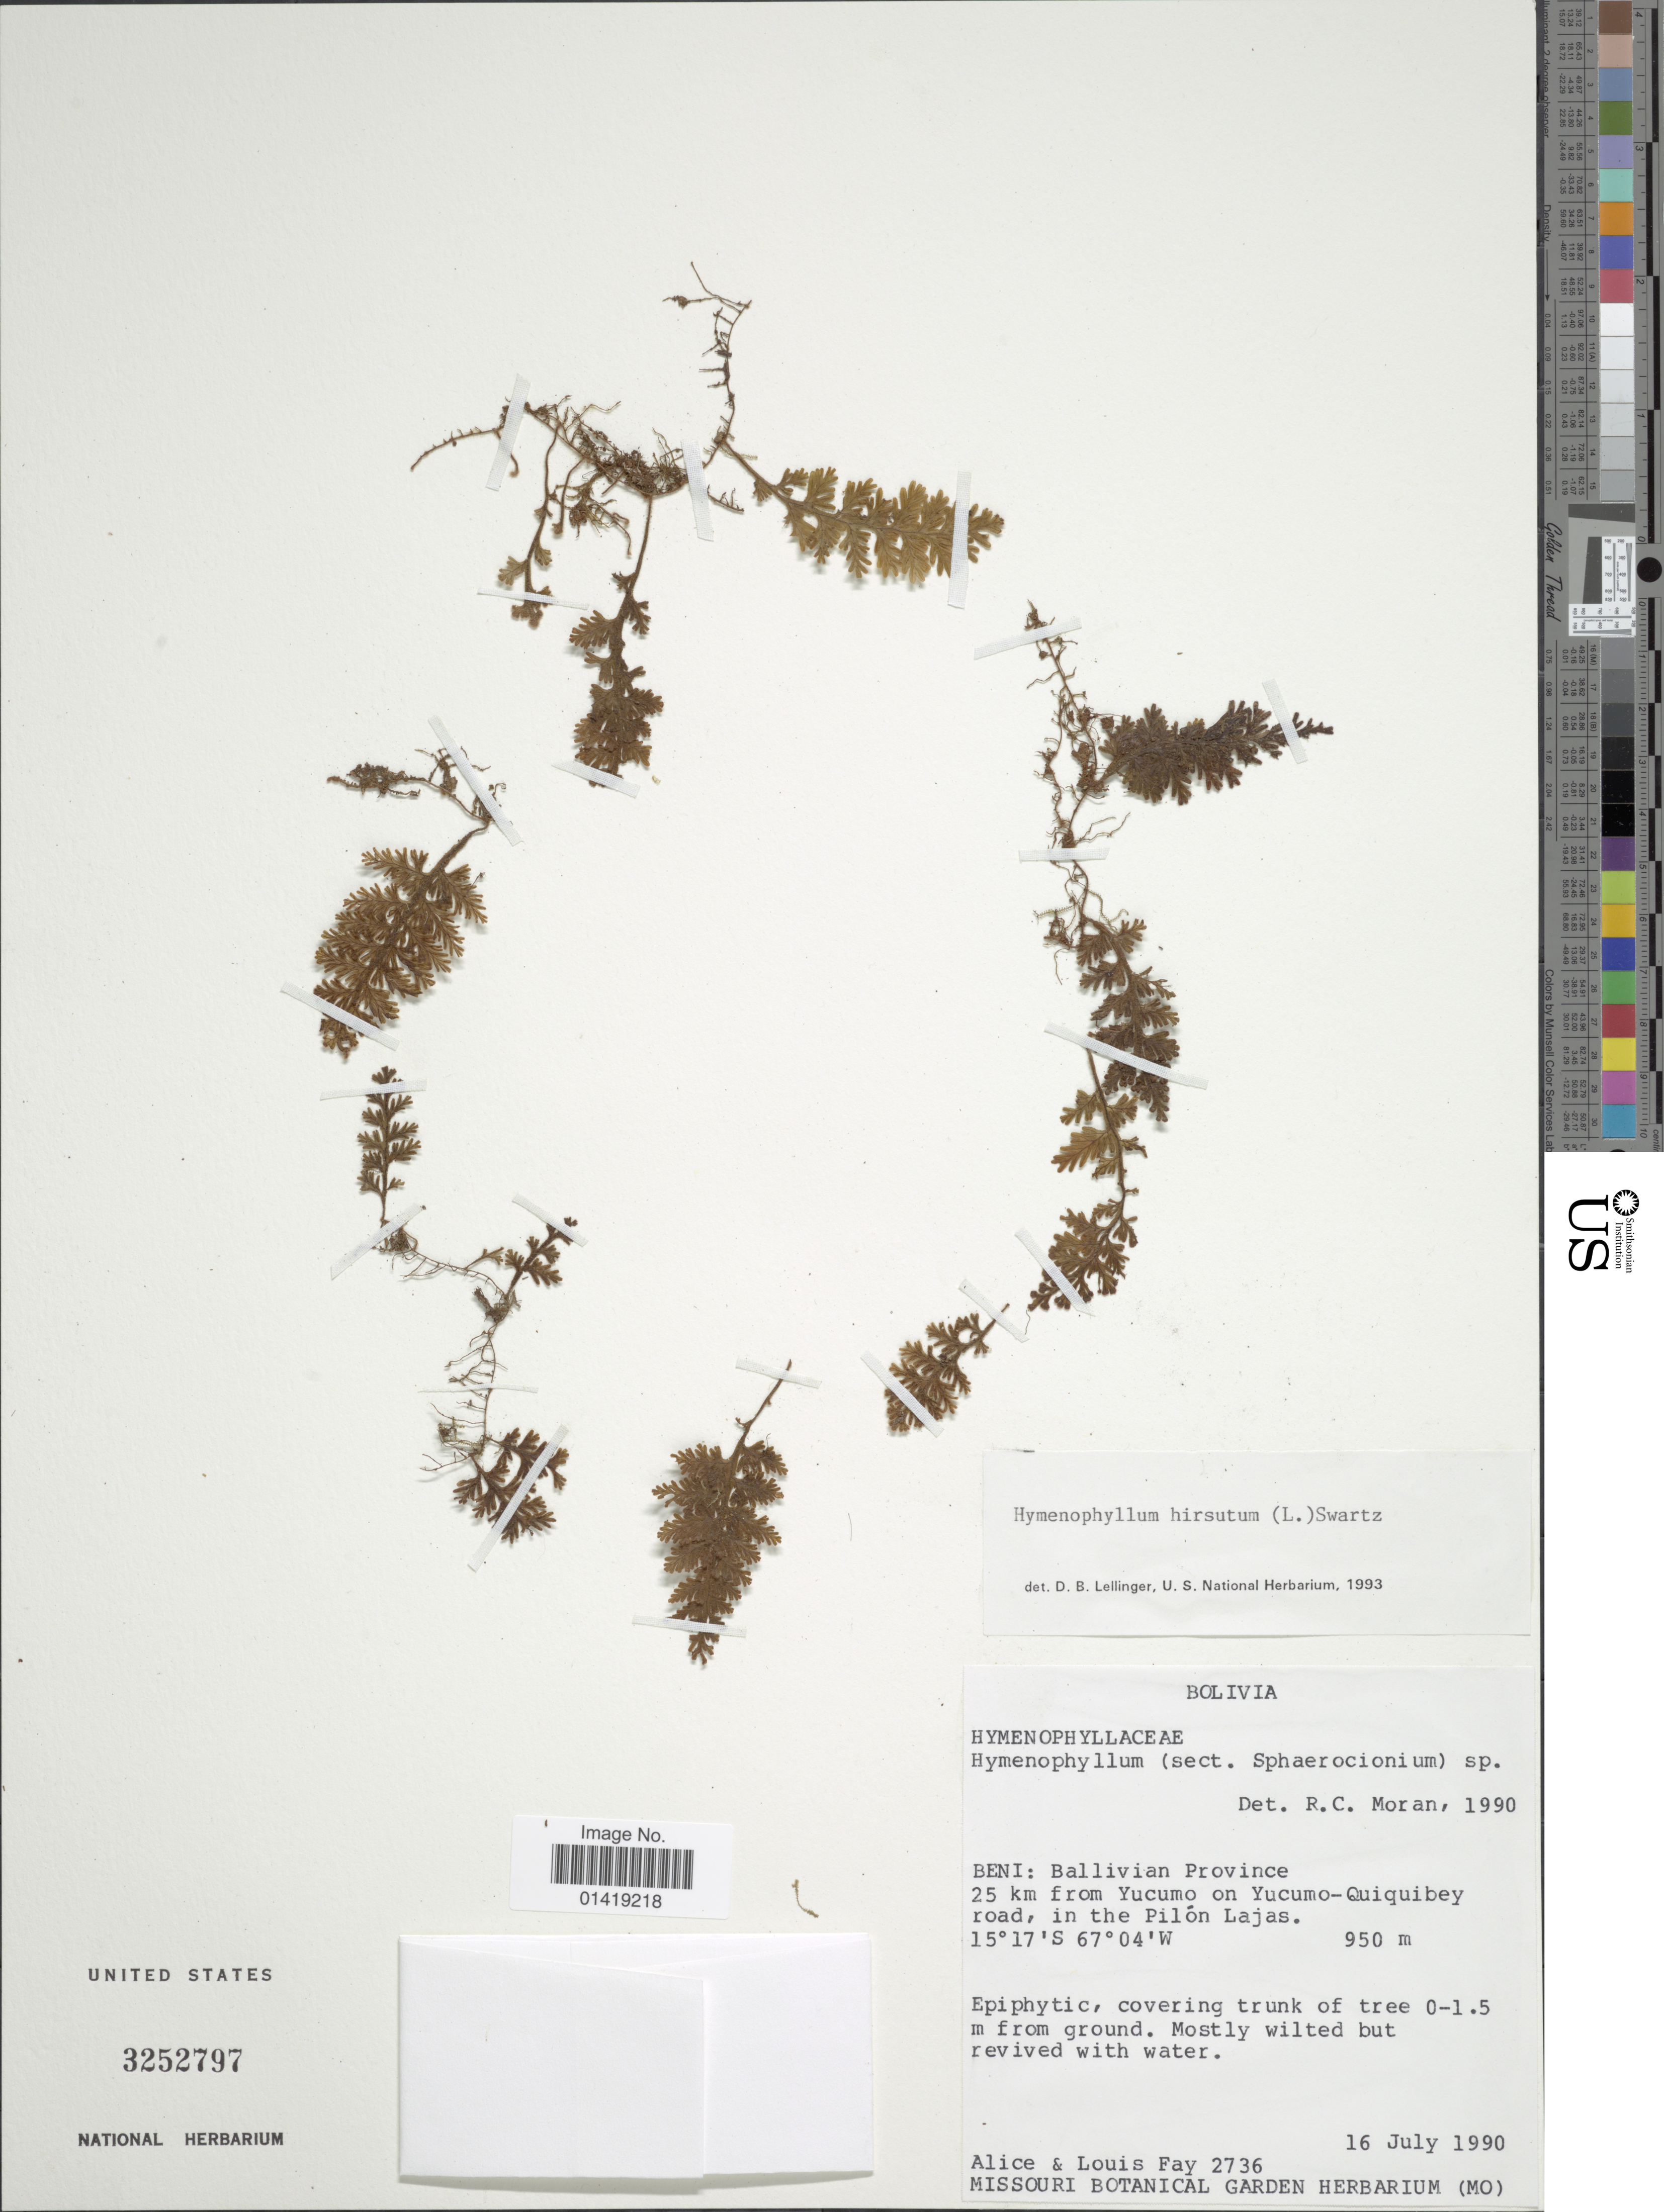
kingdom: Plantae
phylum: Tracheophyta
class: Polypodiopsida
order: Hymenophyllales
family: Hymenophyllaceae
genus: Hymenophyllum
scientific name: Hymenophyllum hirsutum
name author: (L.) Sw.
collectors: A. Fay & L. Fay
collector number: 2736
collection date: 1990-07-16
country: Bolivia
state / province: Beni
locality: Beni Ballivian Province 25 km from Yucumo on Yucumo Quiquibey road, in the Pilon Lajas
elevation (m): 950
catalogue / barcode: US 3252797